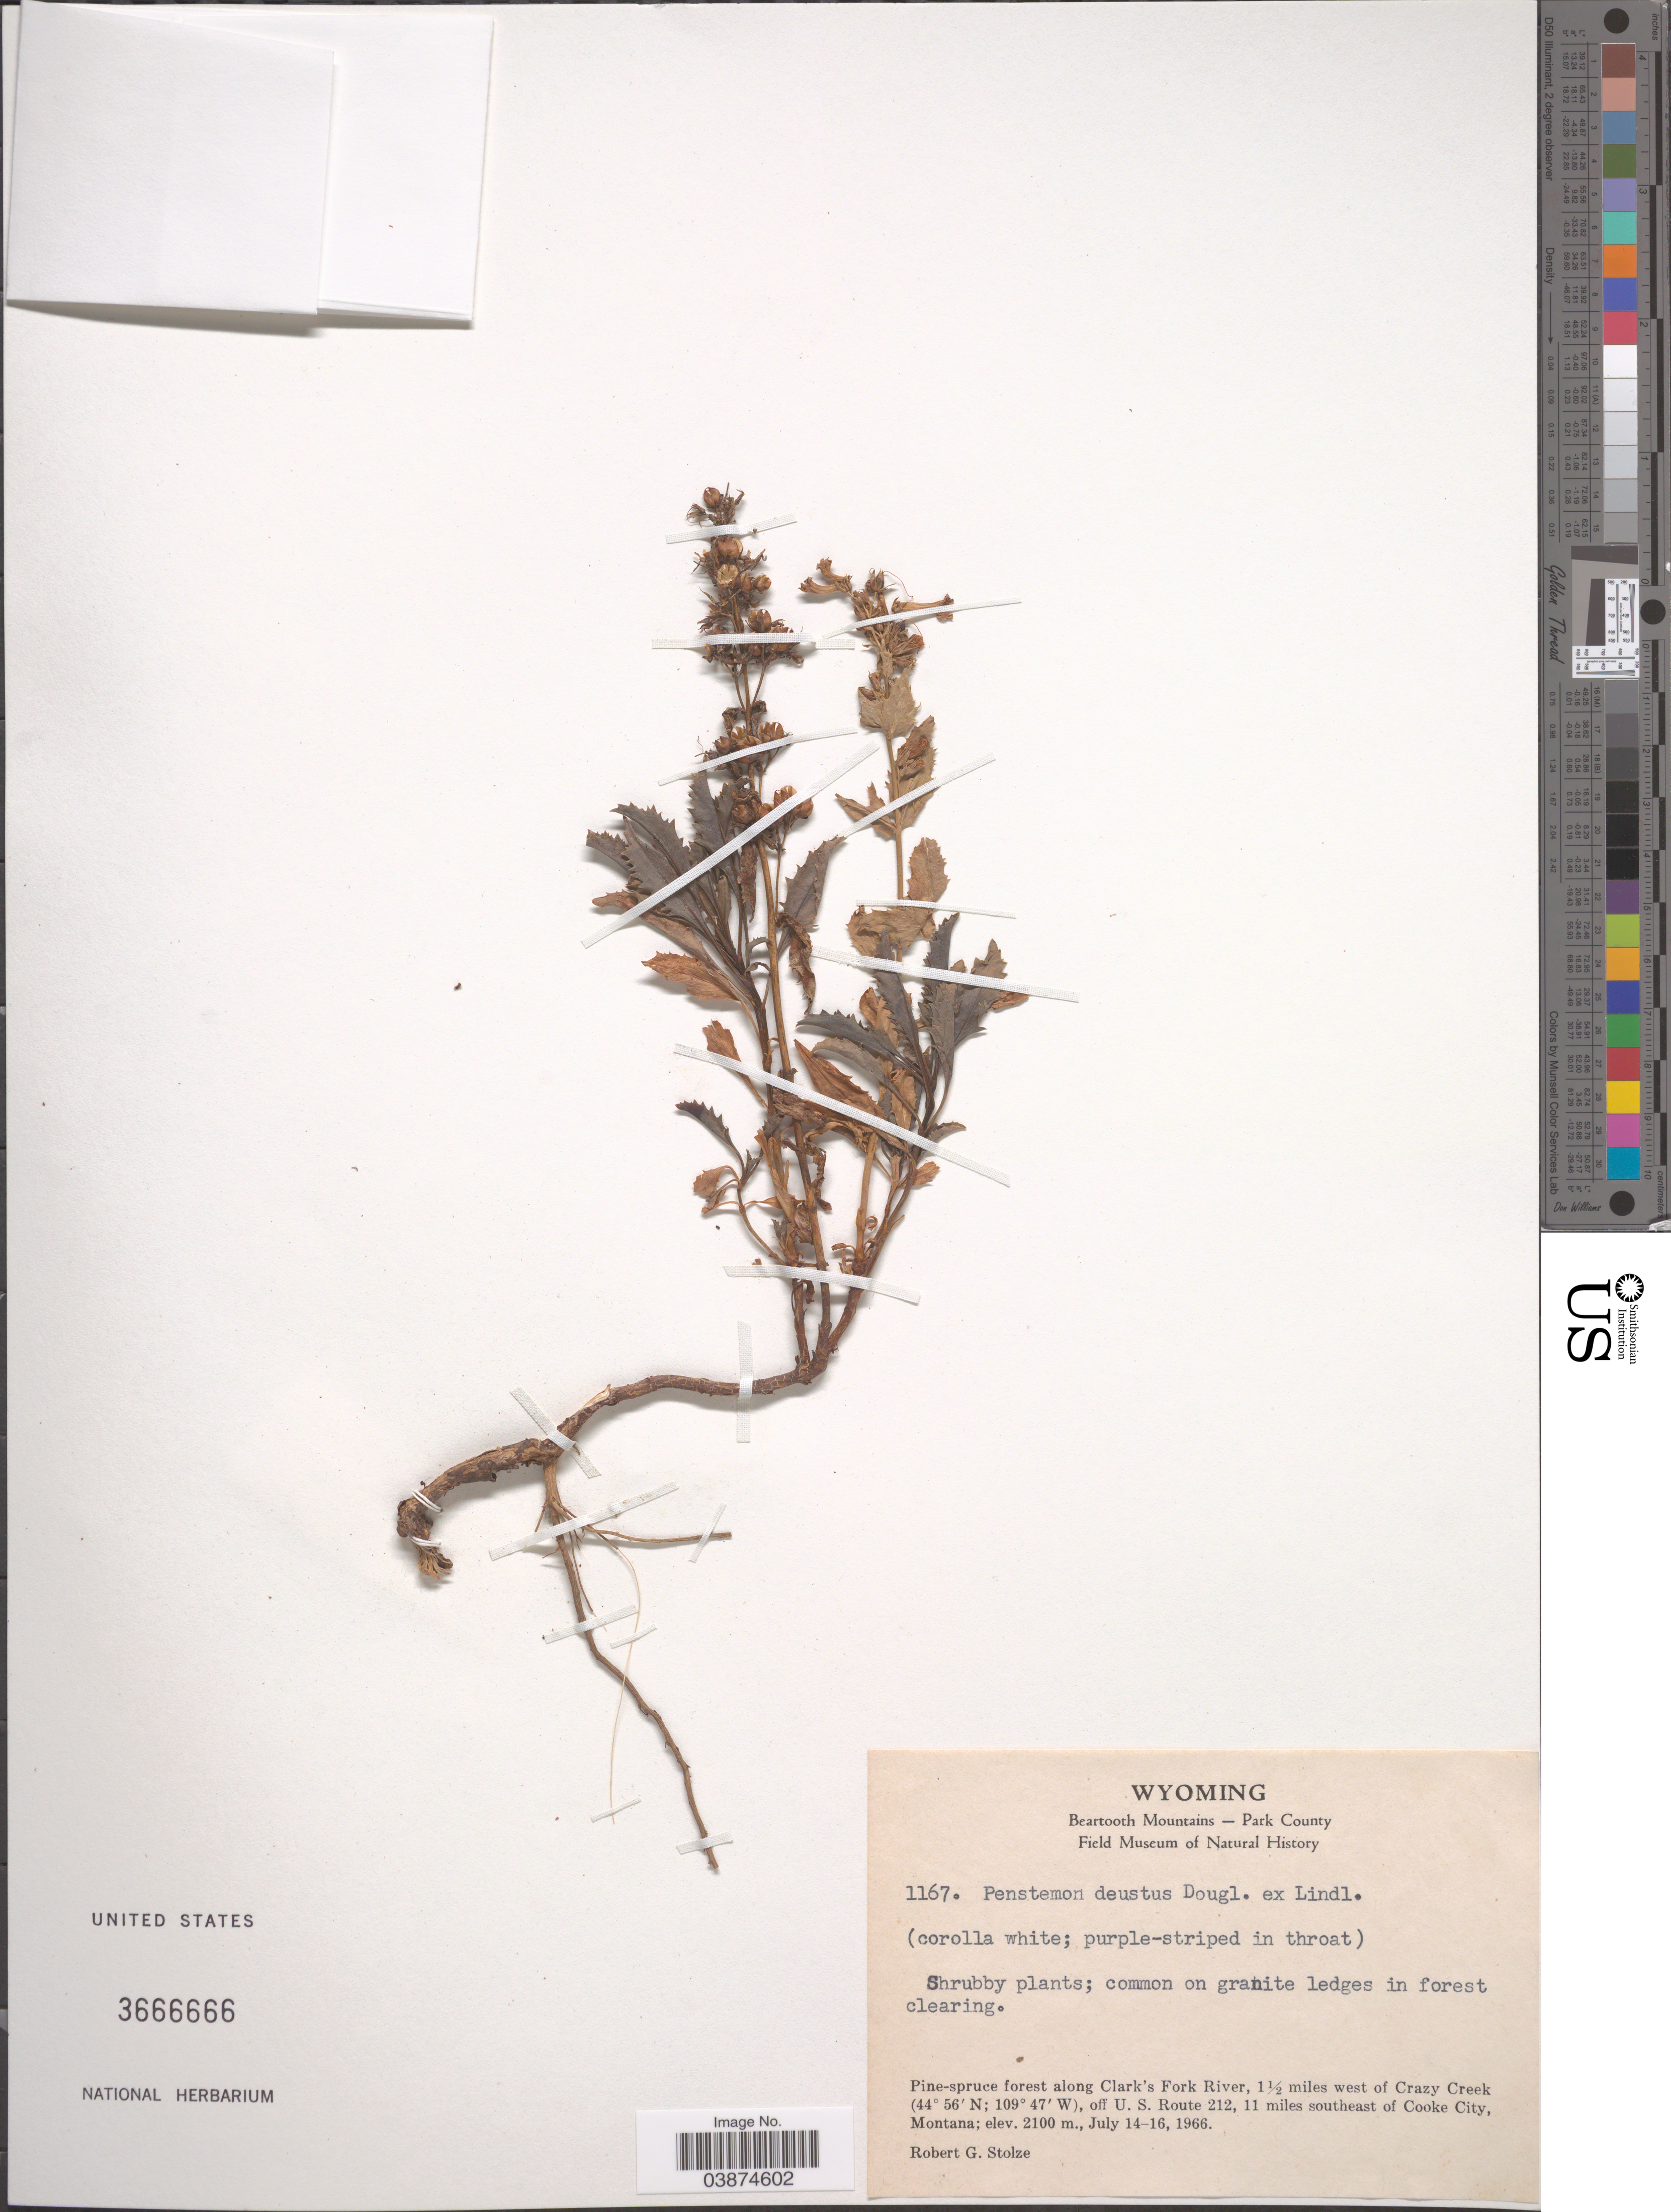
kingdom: Plantae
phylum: Tracheophyta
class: Magnoliopsida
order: Lamiales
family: Plantaginaceae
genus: Penstemon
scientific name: Penstemon deustus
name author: Douglas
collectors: R. G. Stolze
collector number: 1167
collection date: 1966-07-14/1966-07-16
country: United States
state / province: Wyoming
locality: Beartooth Mountains - Park County. Pine-spruce forest along Clark's Fork River, 1½ miles west of Crazy Creek, off U.S. Route 212, 11 miles southeast of Cooke City, Montana.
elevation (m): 2100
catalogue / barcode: US 3666666